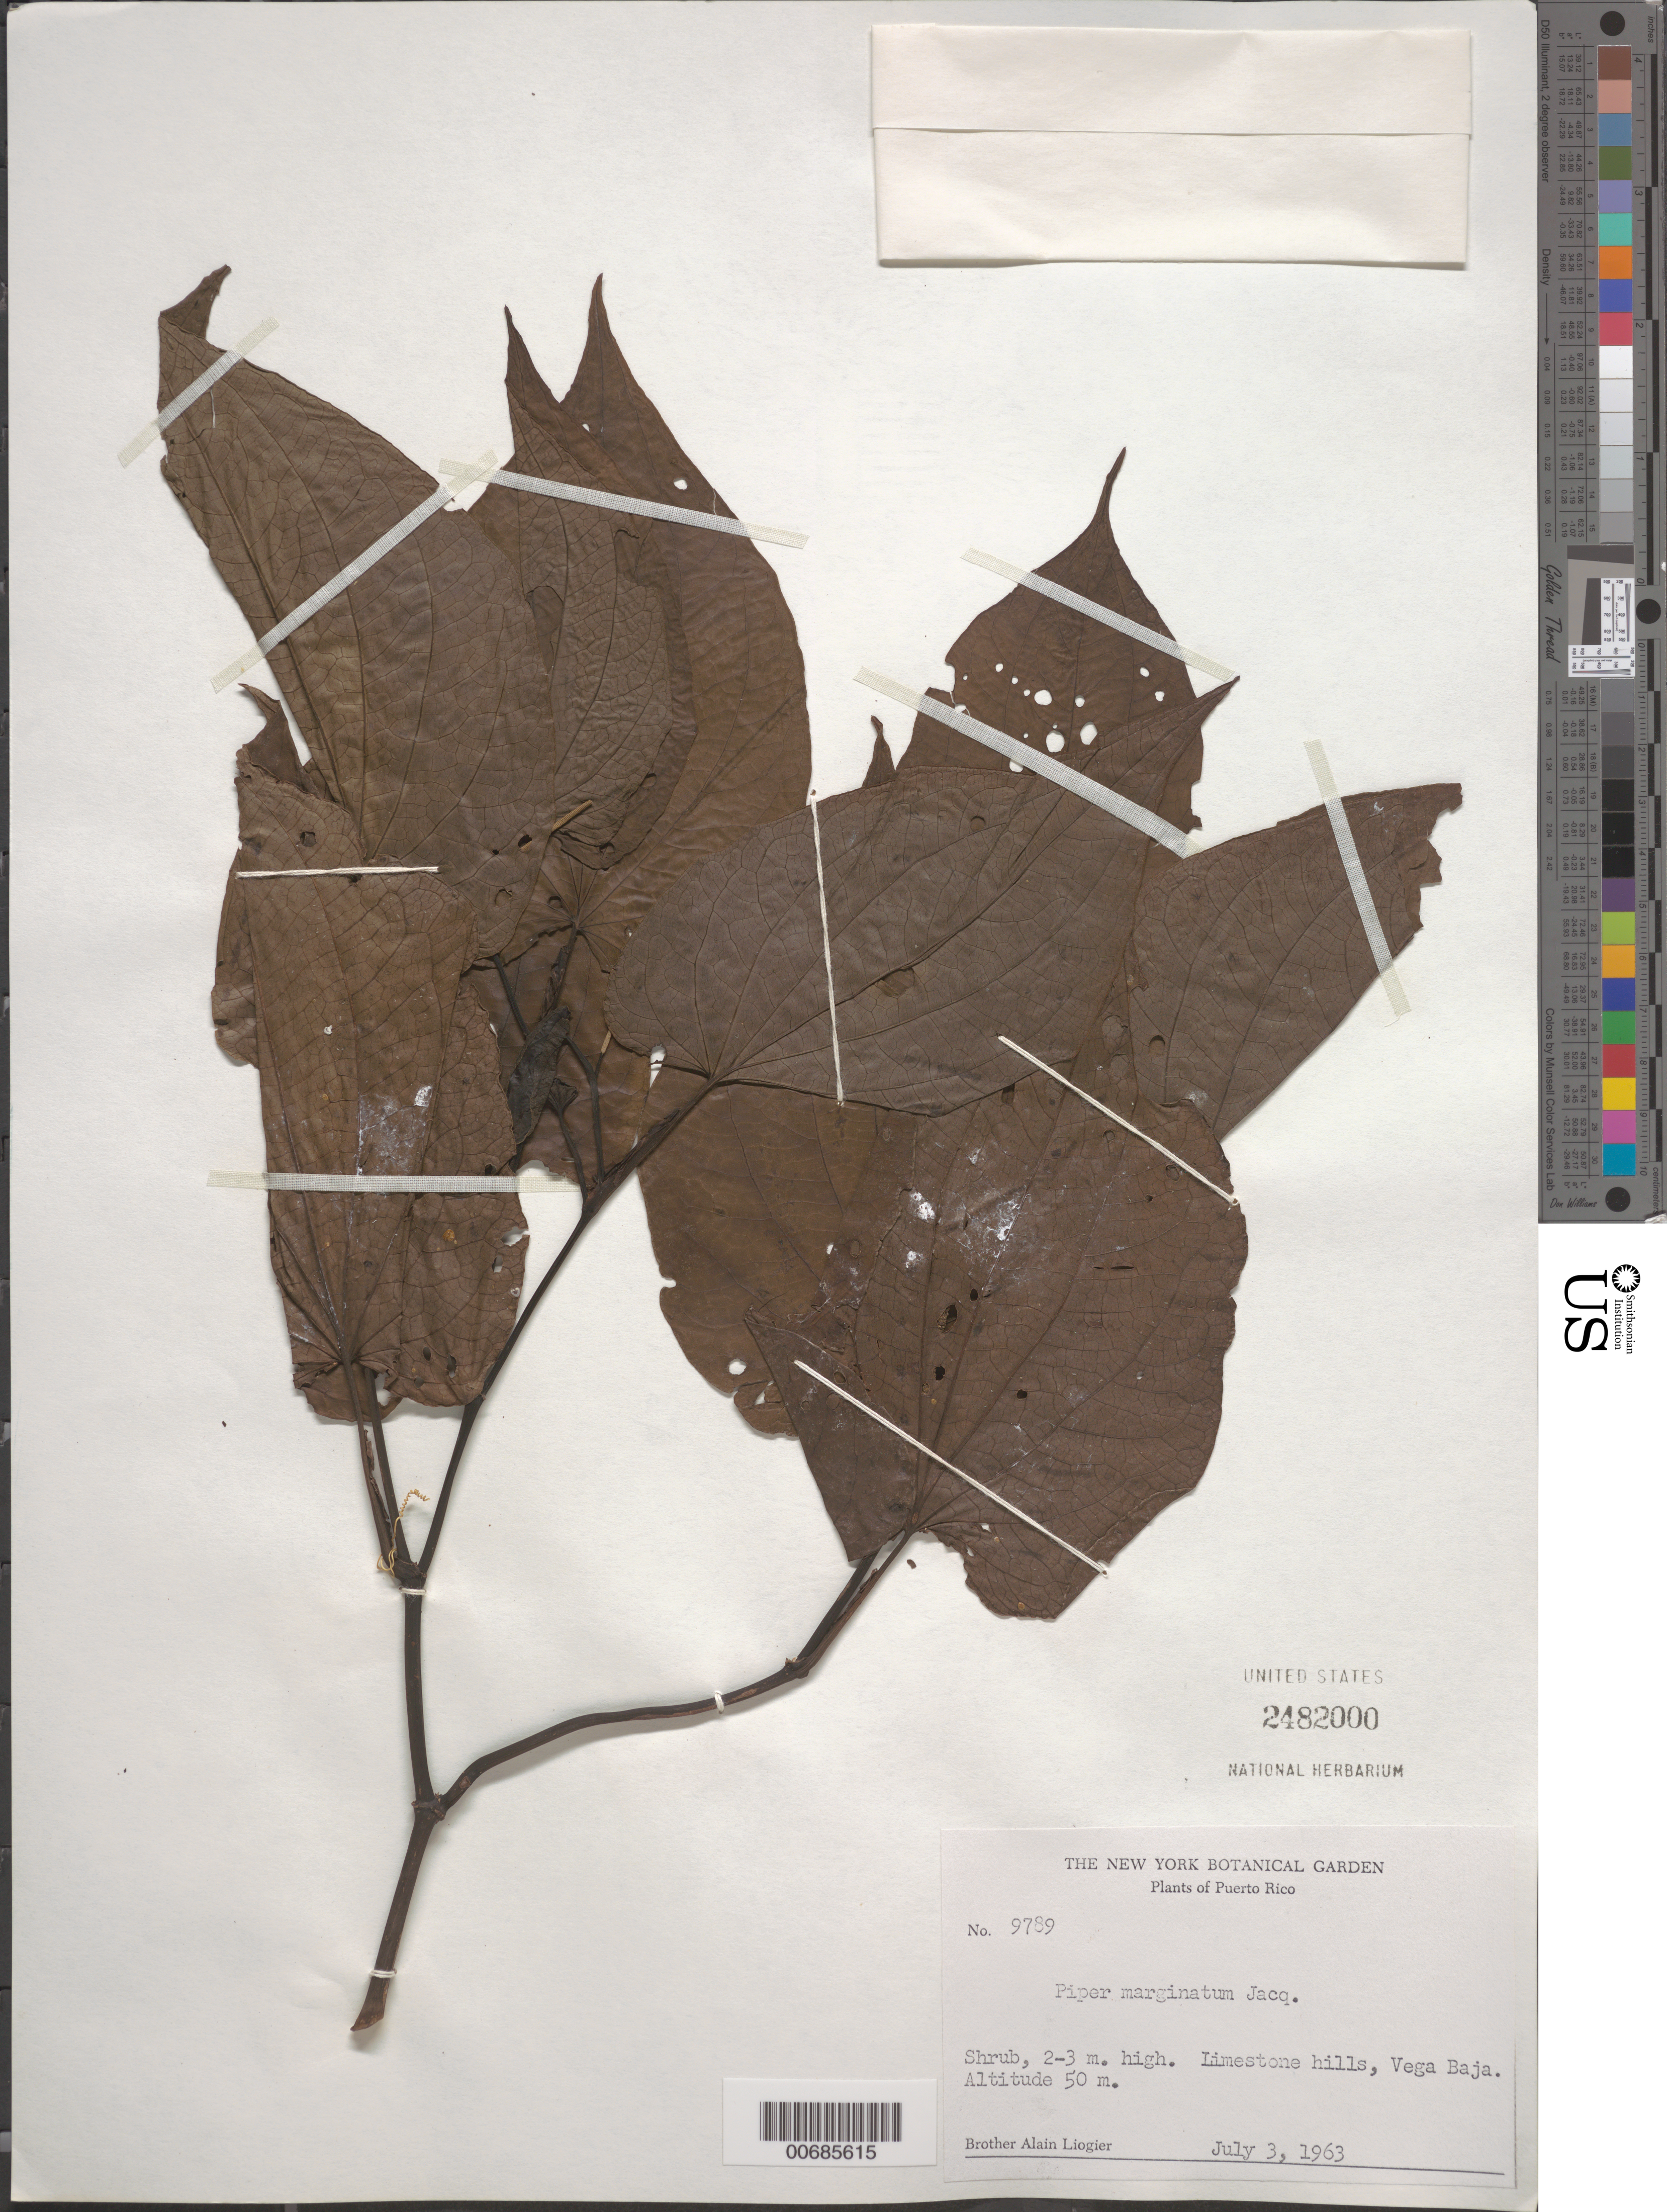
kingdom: Plantae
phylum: Tracheophyta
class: Magnoliopsida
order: Piperales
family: Piperaceae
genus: Piper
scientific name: Piper marginatum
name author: Jacq.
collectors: A. H. Liogier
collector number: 9789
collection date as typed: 03 Jul 1963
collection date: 1963-07-03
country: Puerto Rico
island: Greater Antilles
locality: Vega Baja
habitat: Limestone hills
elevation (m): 50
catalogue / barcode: US 2482000